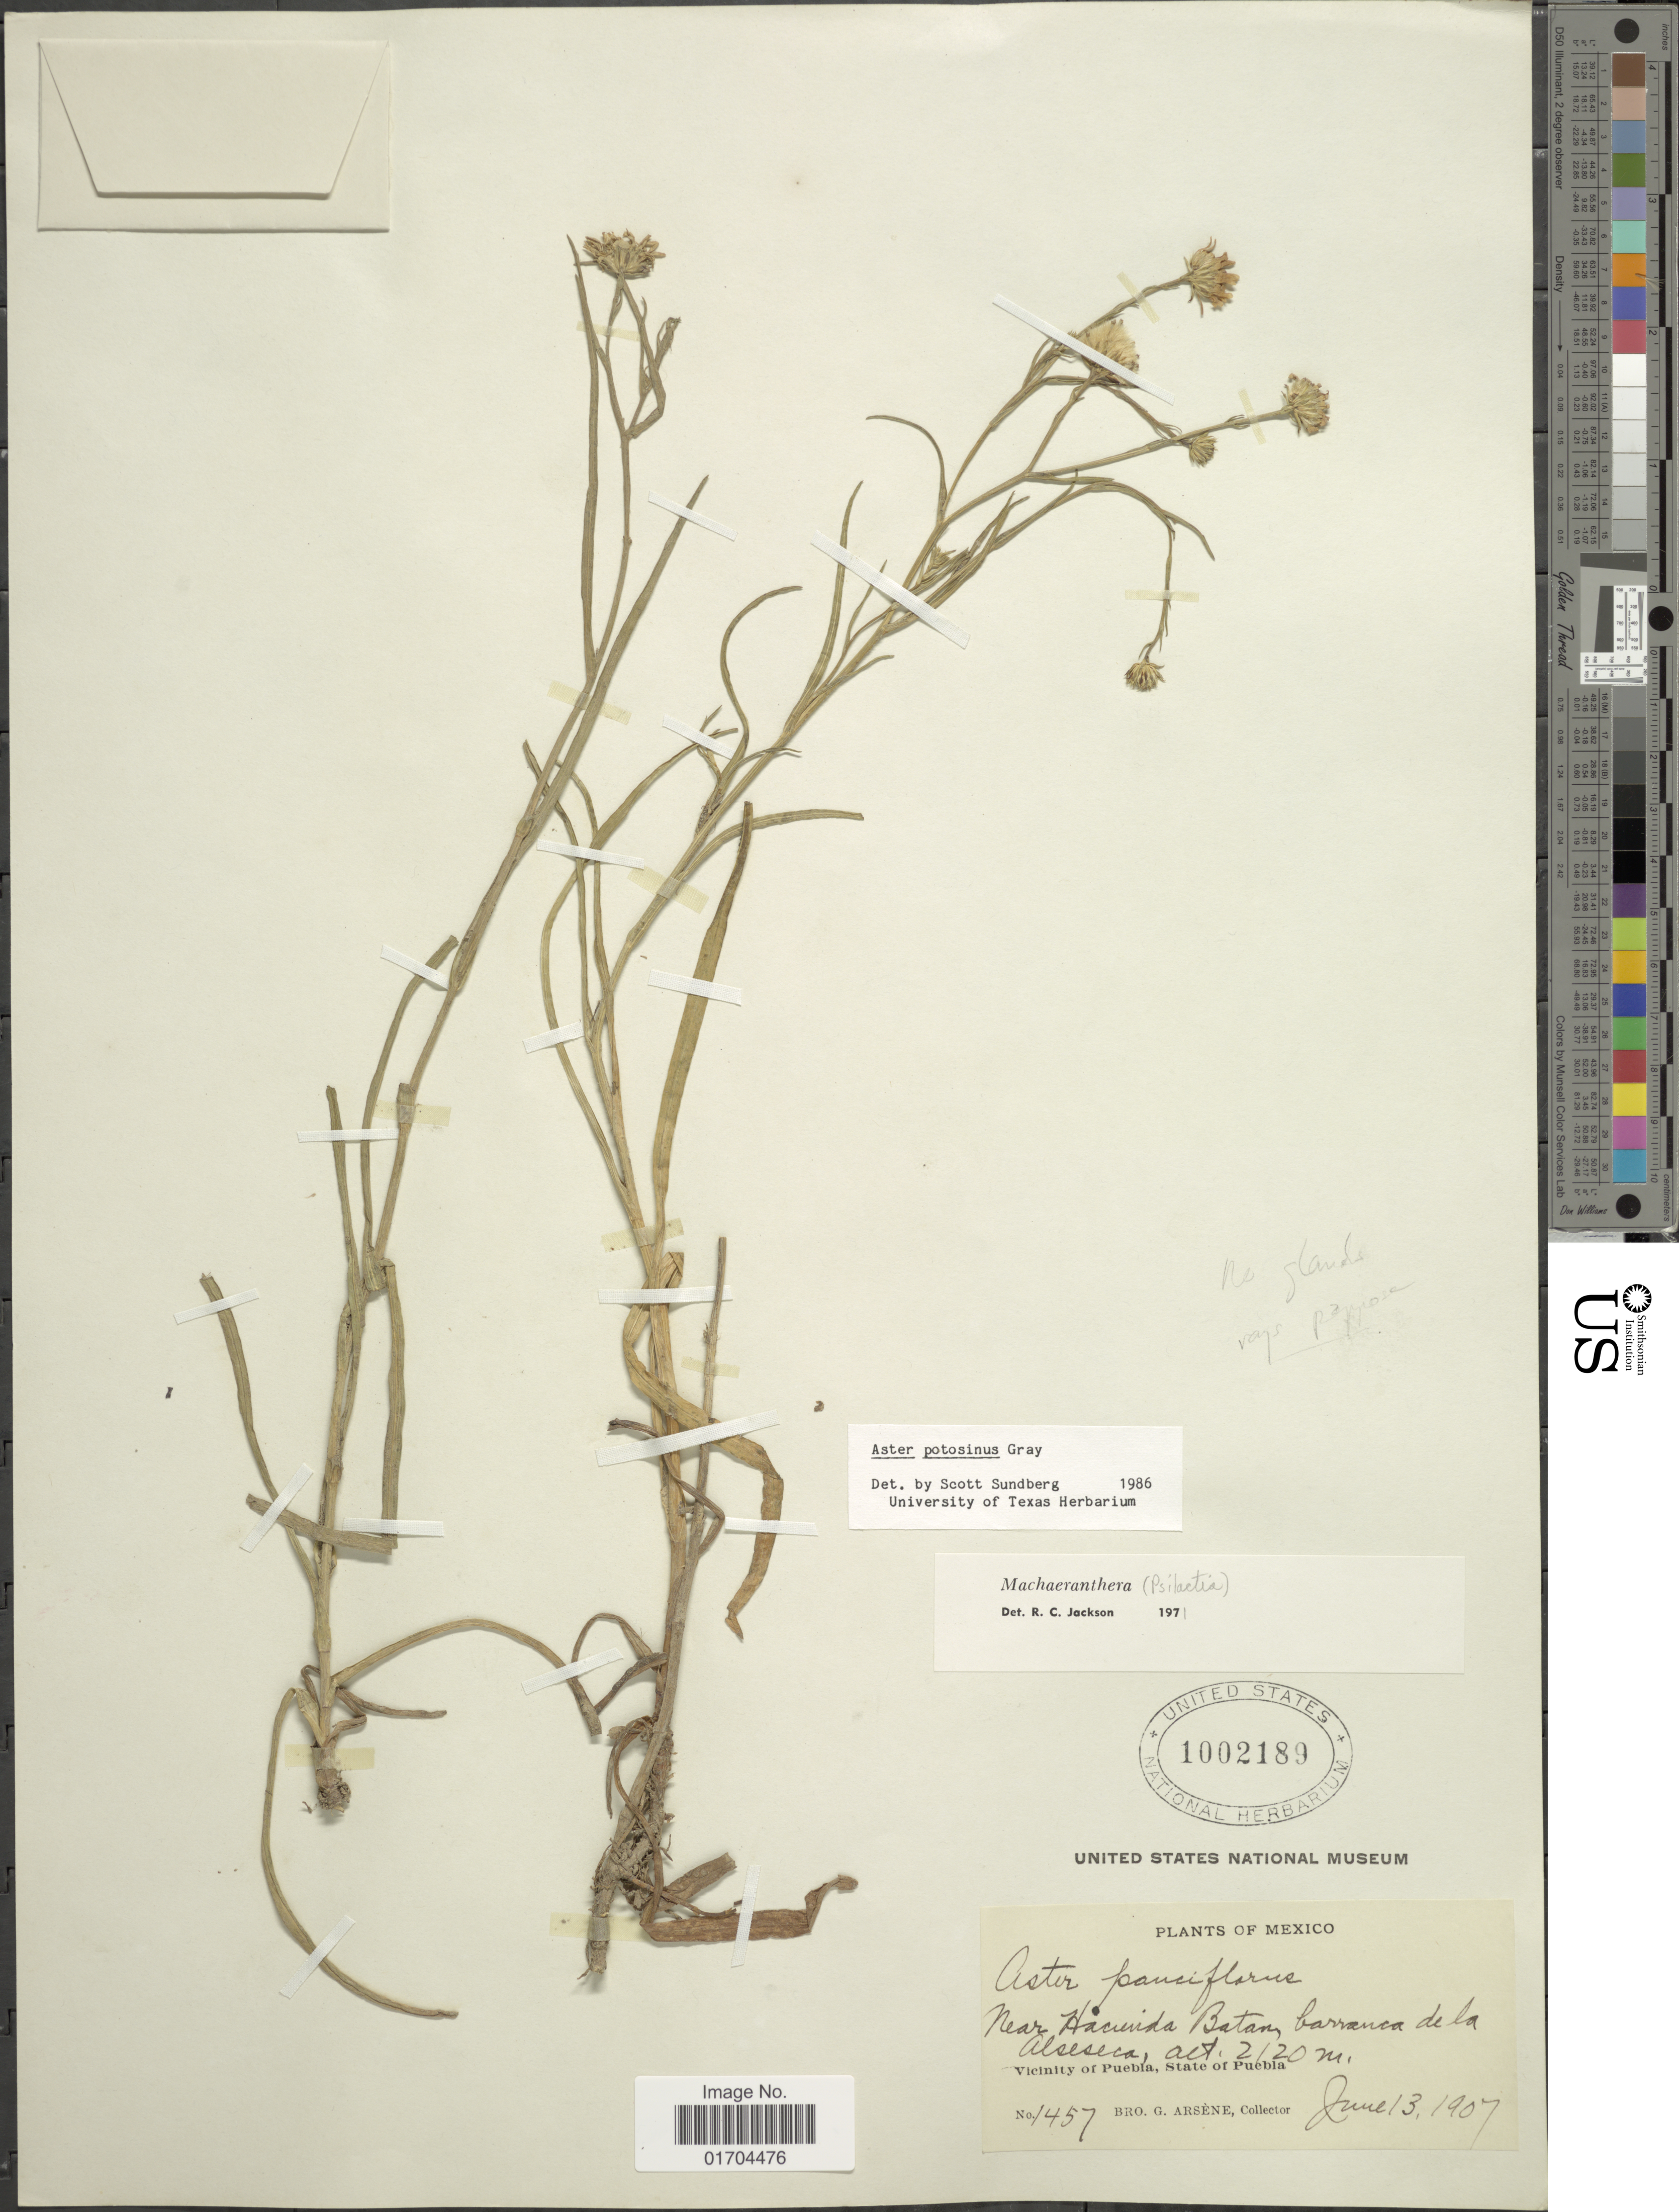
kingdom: Plantae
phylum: Tracheophyta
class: Magnoliopsida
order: Asterales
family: Asteraceae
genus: Symphyotrichum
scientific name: Symphyotrichum potosinum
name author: (A. Gray) G.L. Nesom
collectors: Bro. G. Arsène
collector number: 1457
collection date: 1907-06-13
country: Mexico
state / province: Puebla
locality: Near Hacienda batan, barranca de la Alseseca. Vicinity of Puebla.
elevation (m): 2120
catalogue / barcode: US 1002189